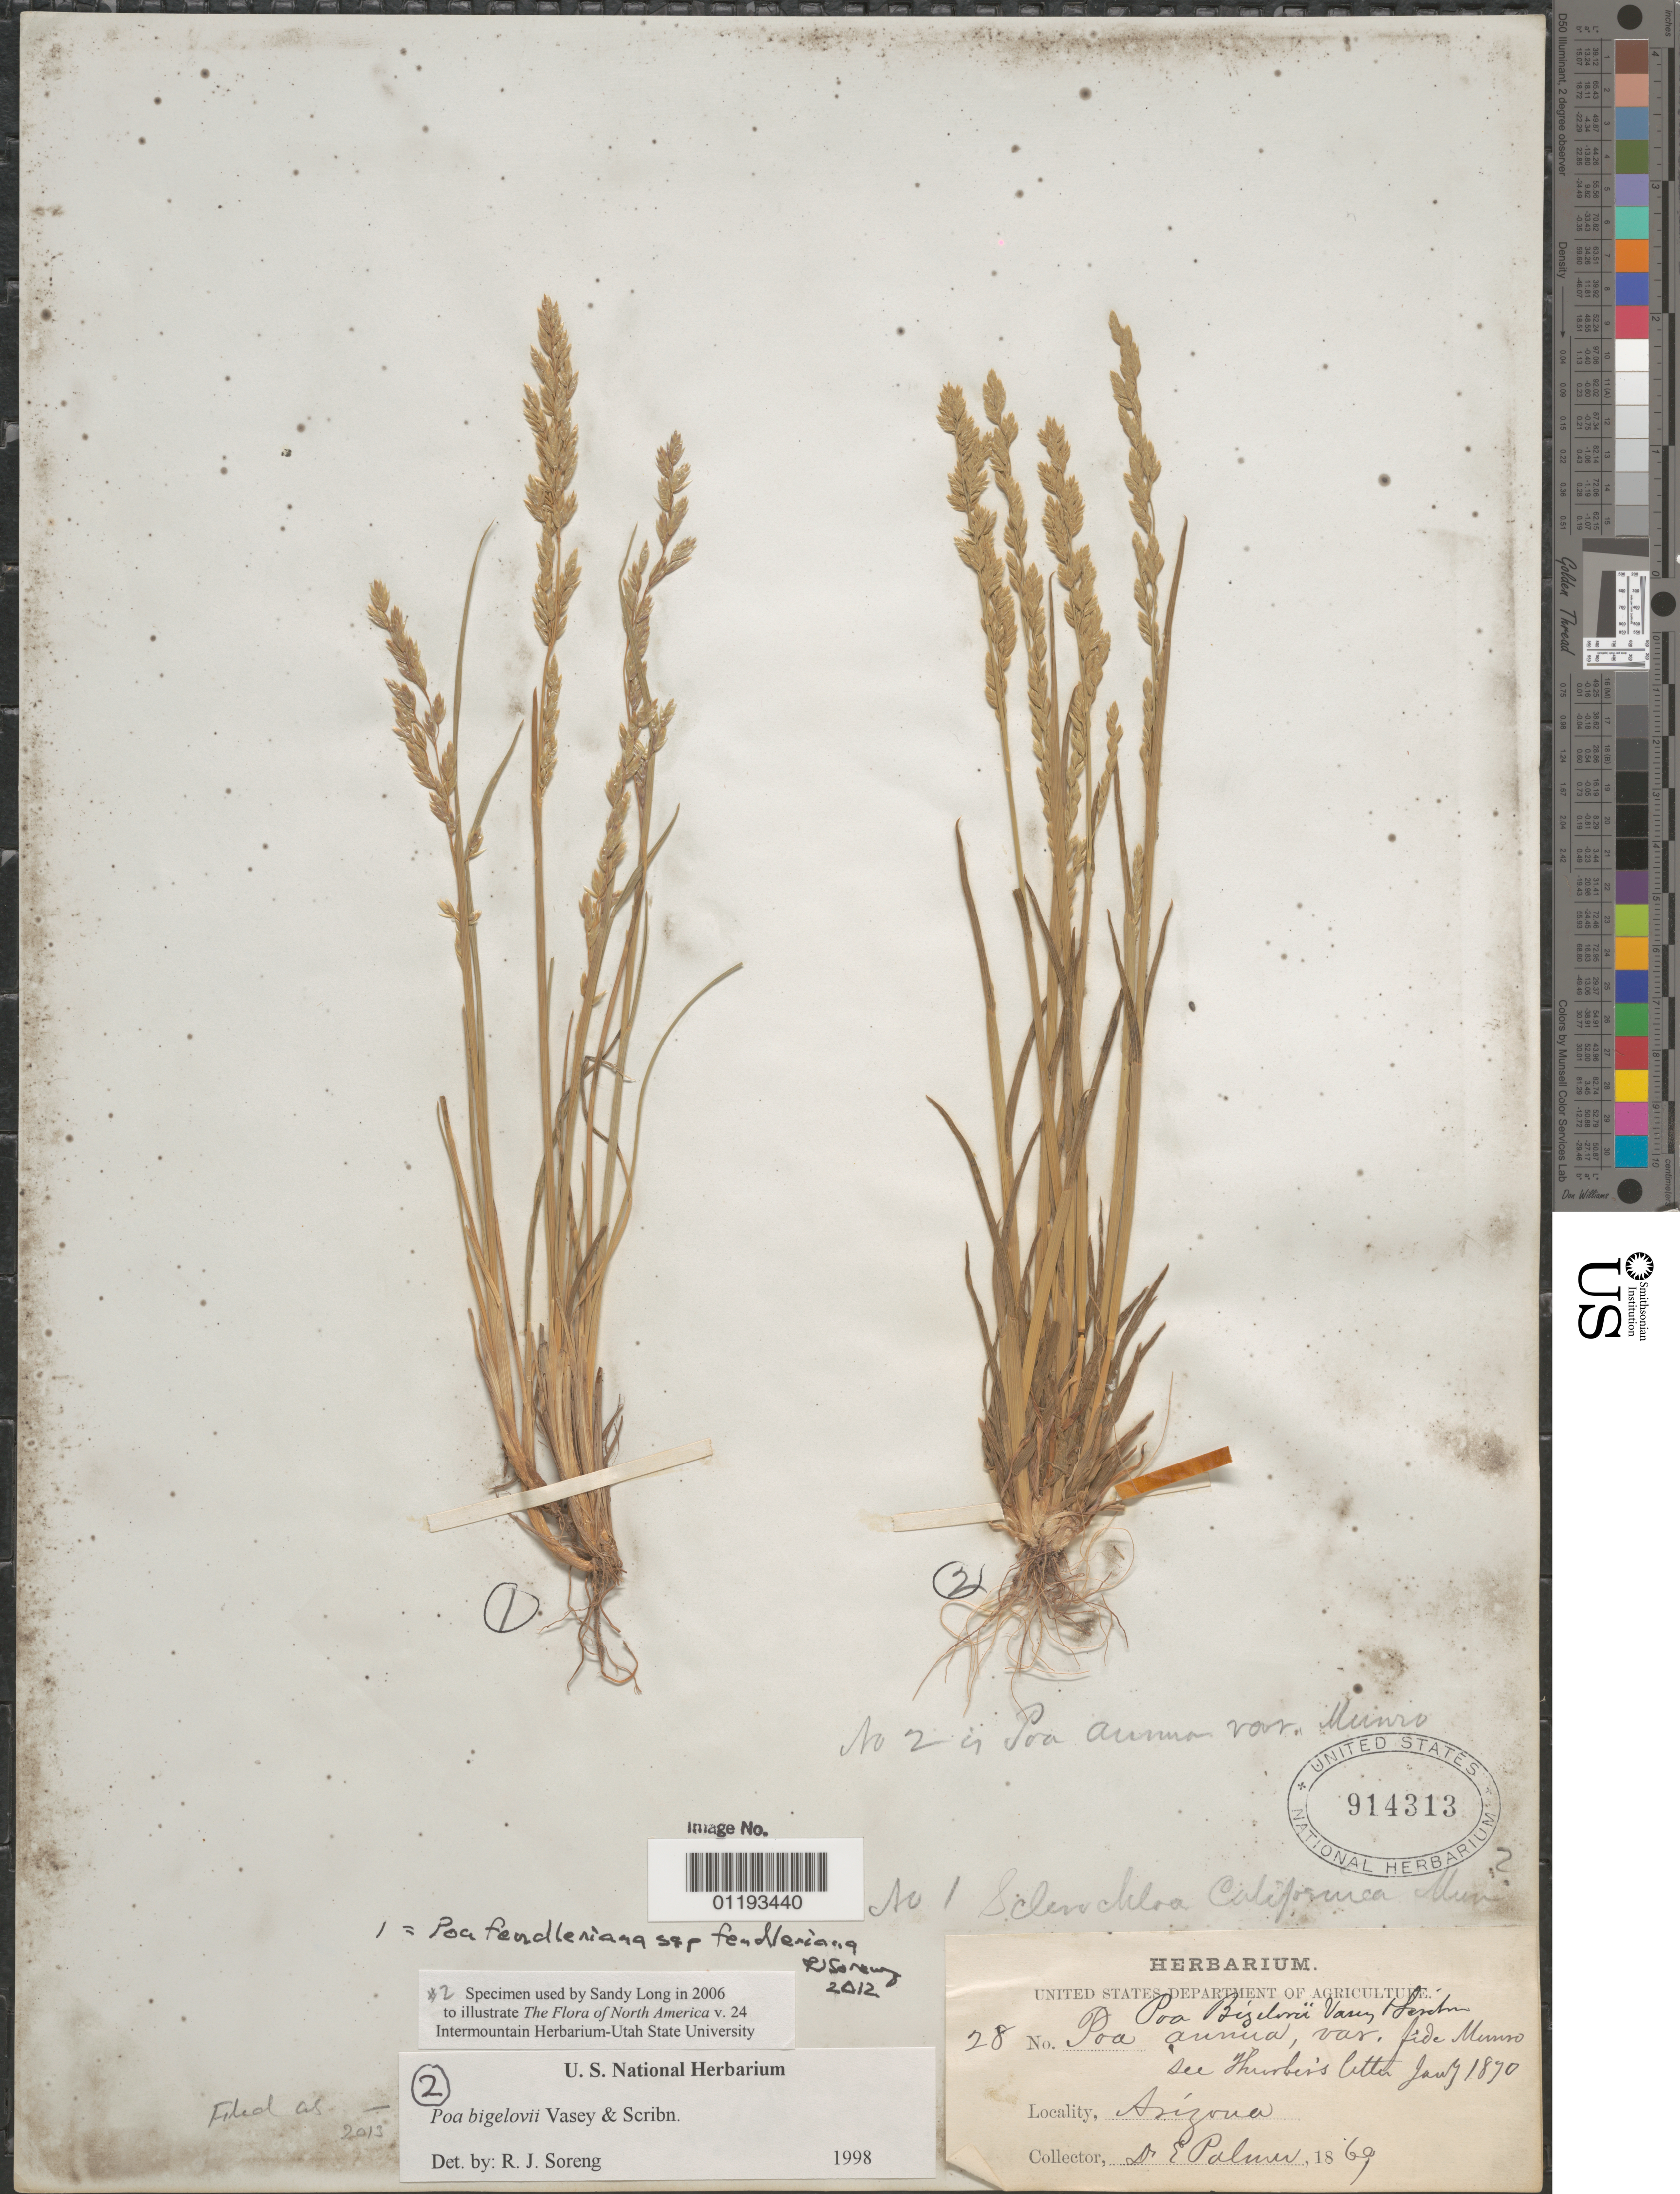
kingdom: Plantae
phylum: Tracheophyta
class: Liliopsida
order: Poales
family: Poaceae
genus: Poa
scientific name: Poa bigelovii Vasey & Scribn., nom. illeg.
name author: Vasey & Scribn.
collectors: E. Palmer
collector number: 28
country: United States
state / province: Arizona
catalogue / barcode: US 914313